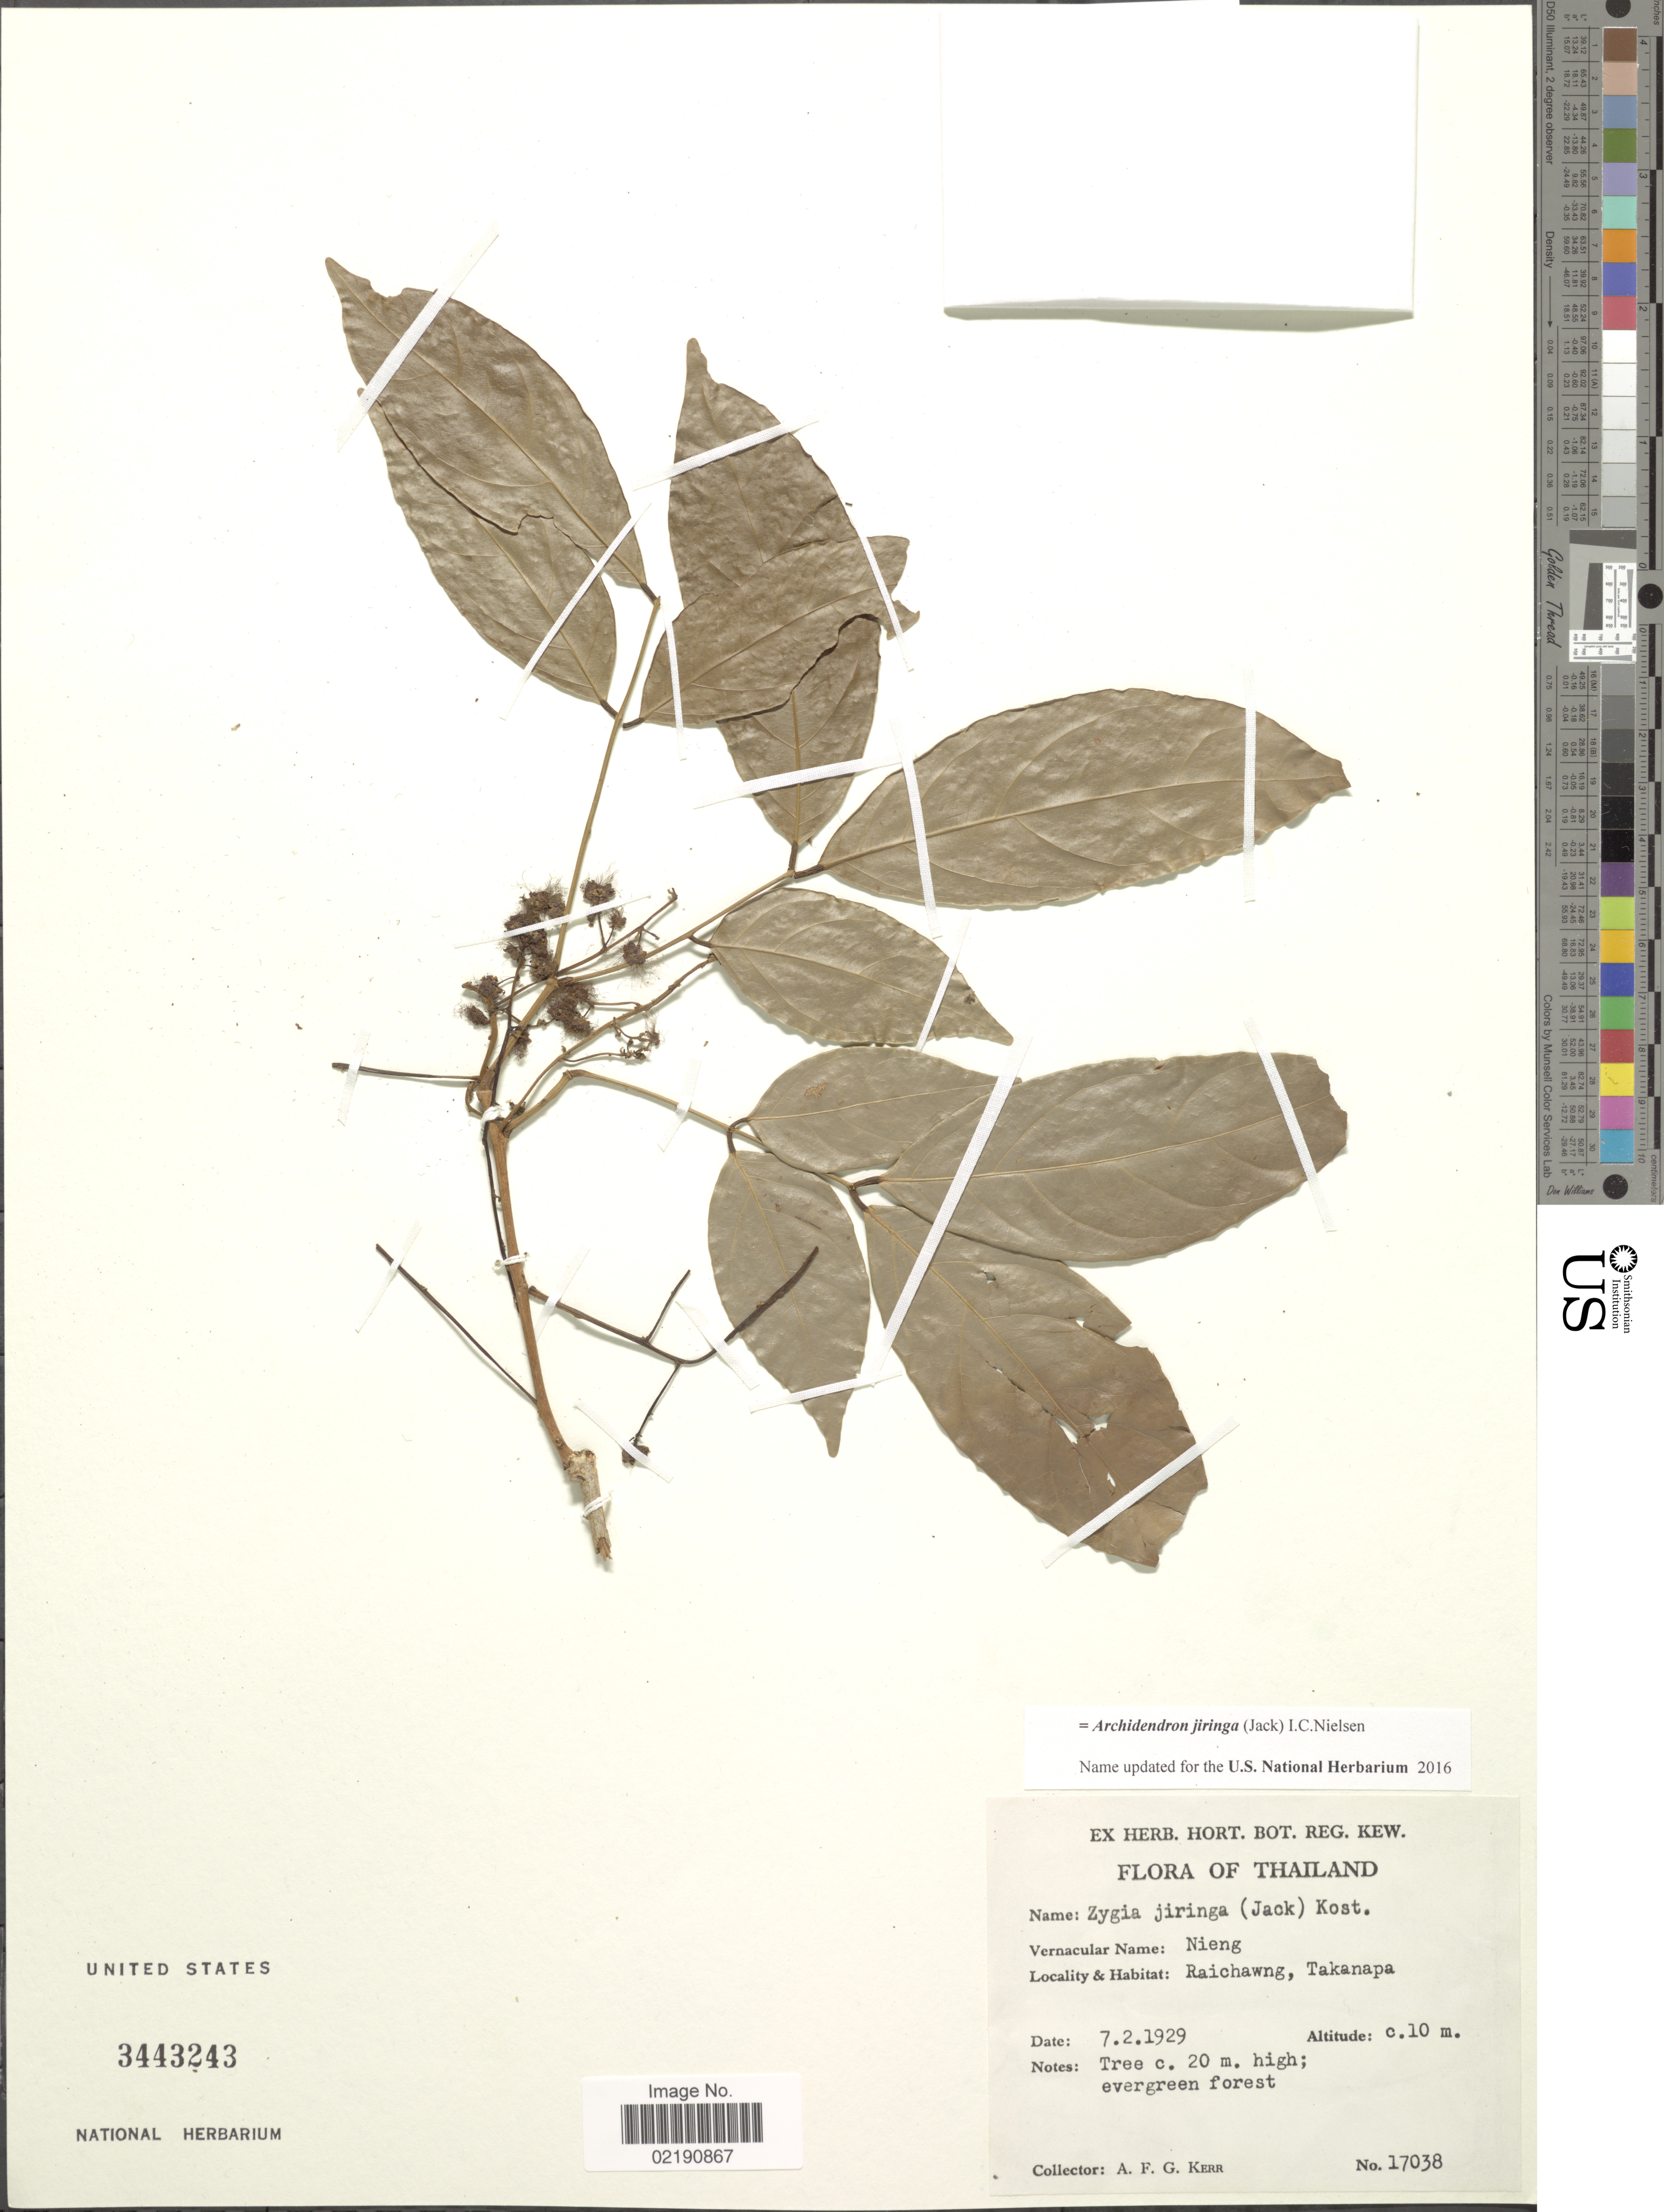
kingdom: Plantae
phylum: Tracheophyta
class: Magnoliopsida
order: Fabales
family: Fabaceae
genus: Archidendron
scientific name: Archidendron jiringa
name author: (Jack) I.C. Nielsen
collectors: A. F. G. Kerr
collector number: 17038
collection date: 1929-02-07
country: Thailand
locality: Raichawng, Takanapa, evergreen forest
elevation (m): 10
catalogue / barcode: US 3443243